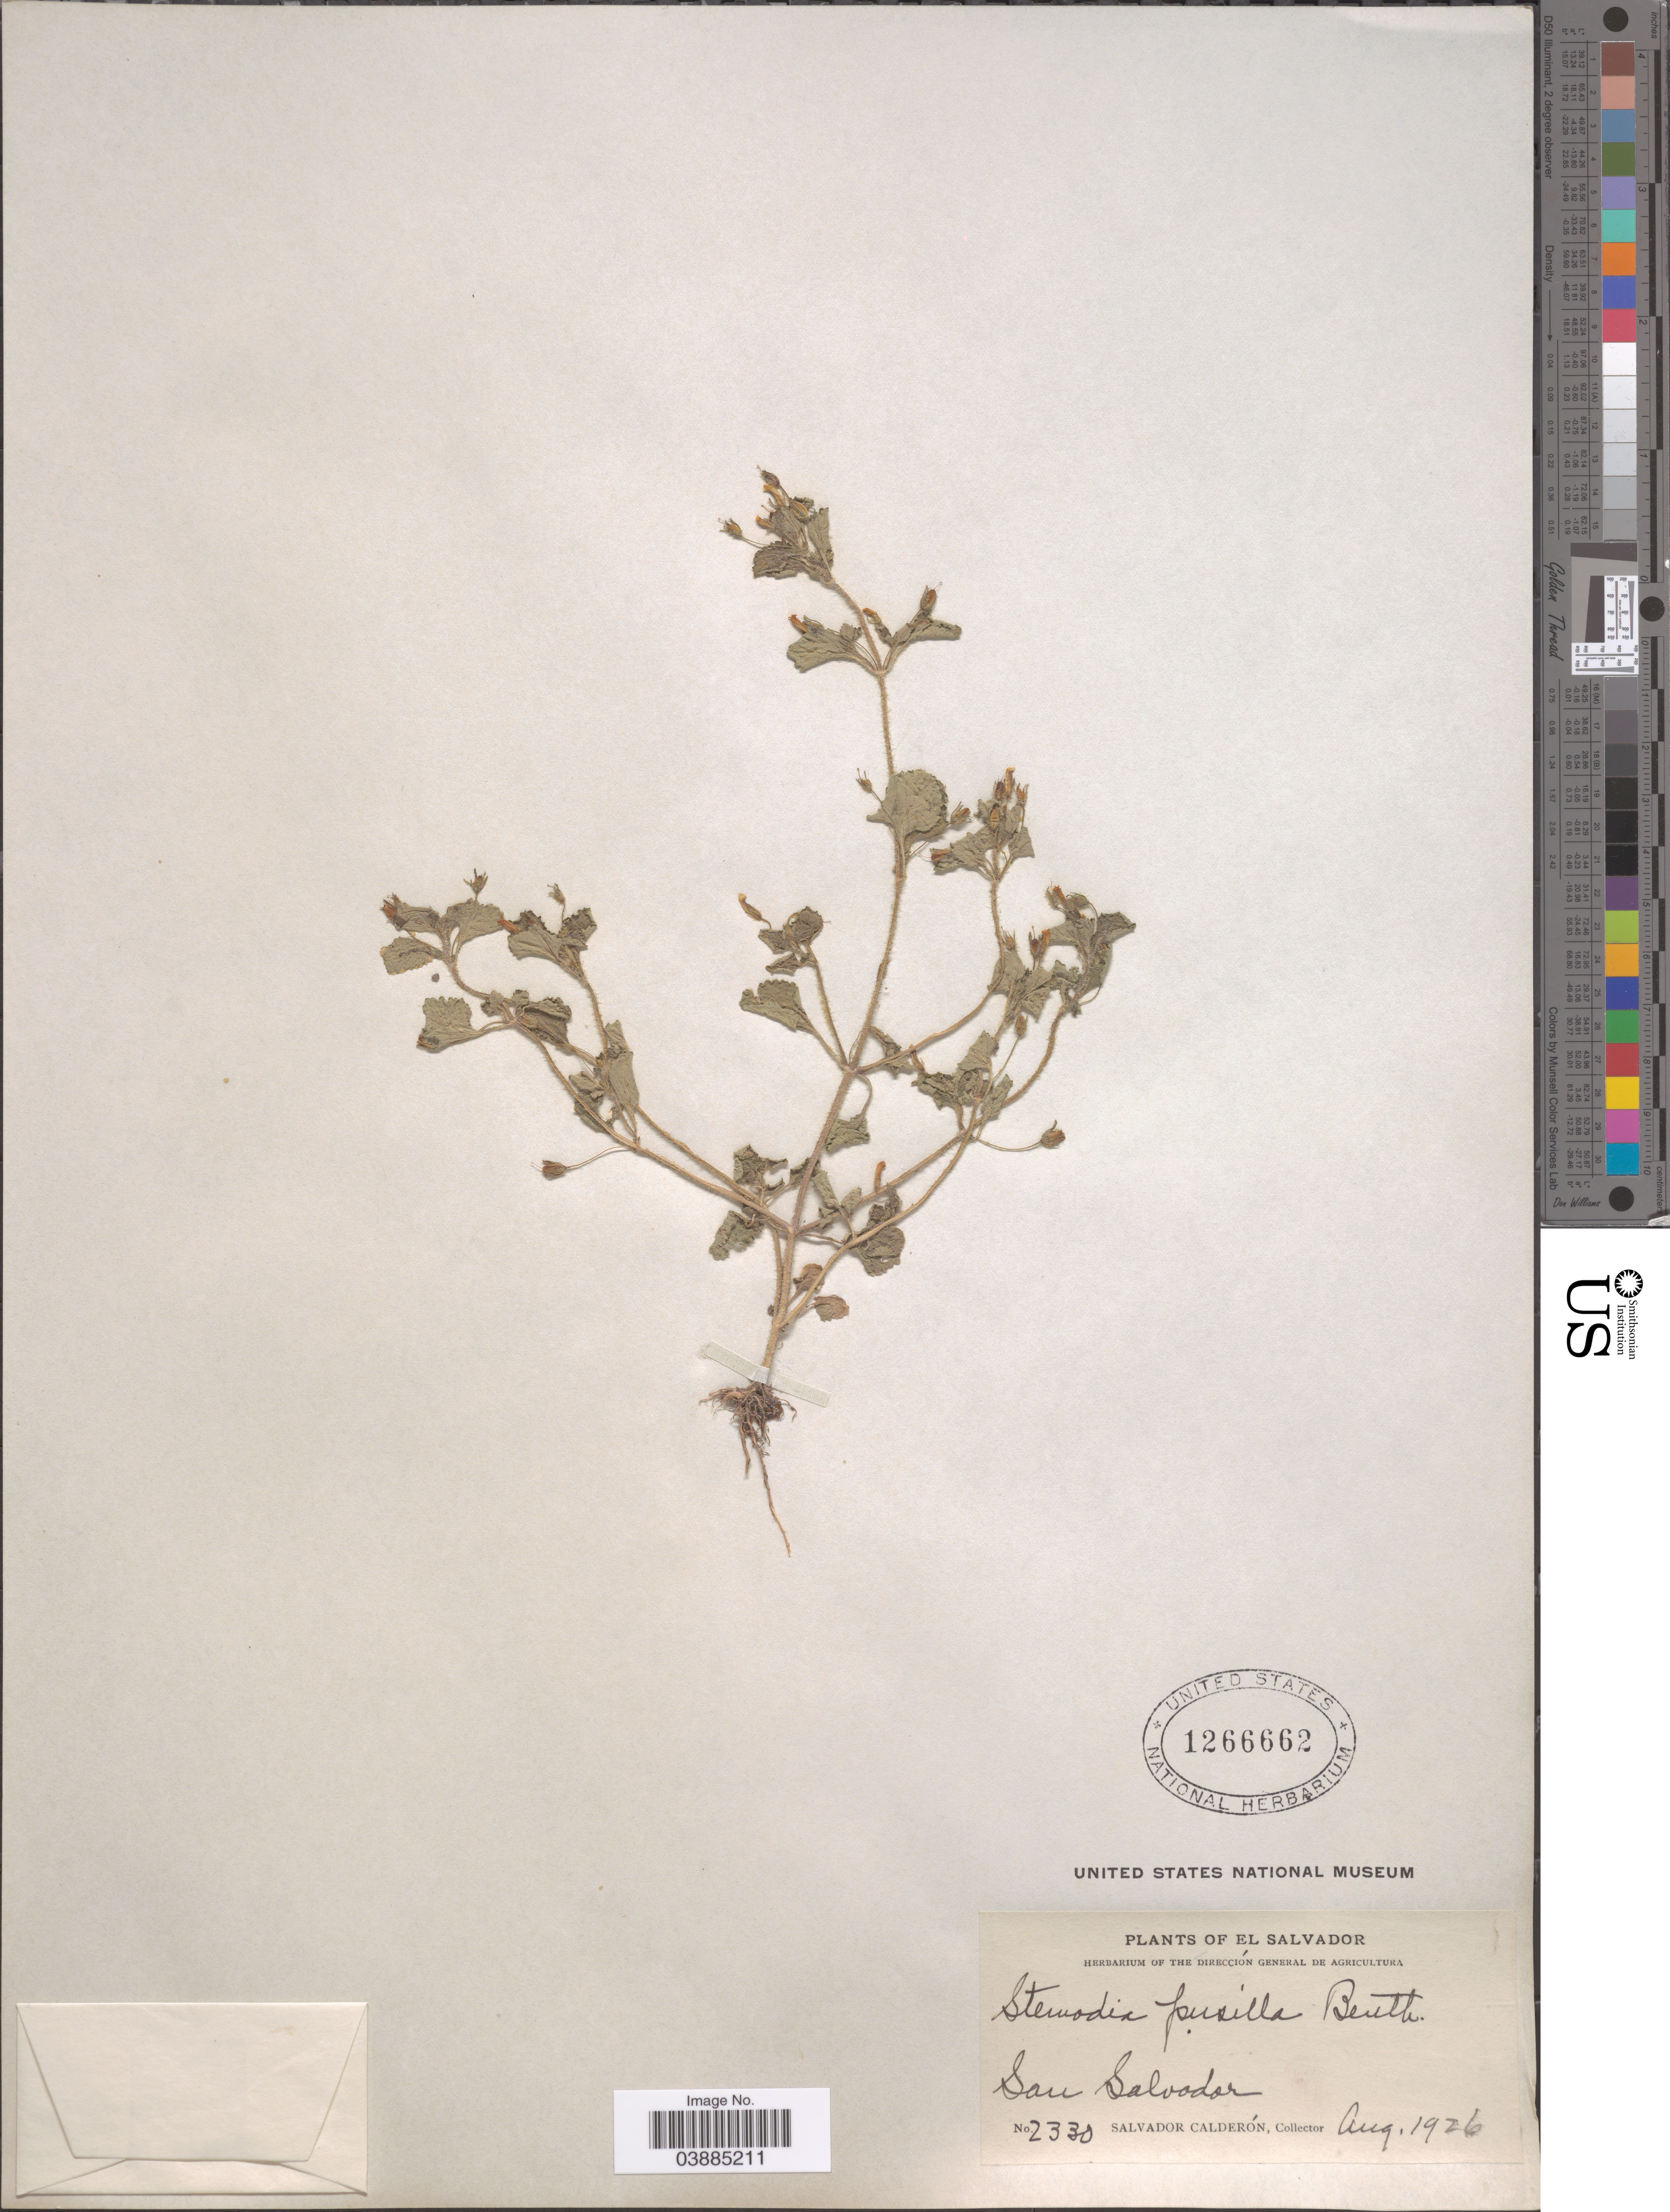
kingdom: Plantae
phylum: Tracheophyta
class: Magnoliopsida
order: Lamiales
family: Plantaginaceae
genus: Stemodia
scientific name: Stemodia pusilla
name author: Benth.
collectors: S. Calderón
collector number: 2330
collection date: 1926-08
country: El Salvador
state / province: San Salvador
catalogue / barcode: US 1266662